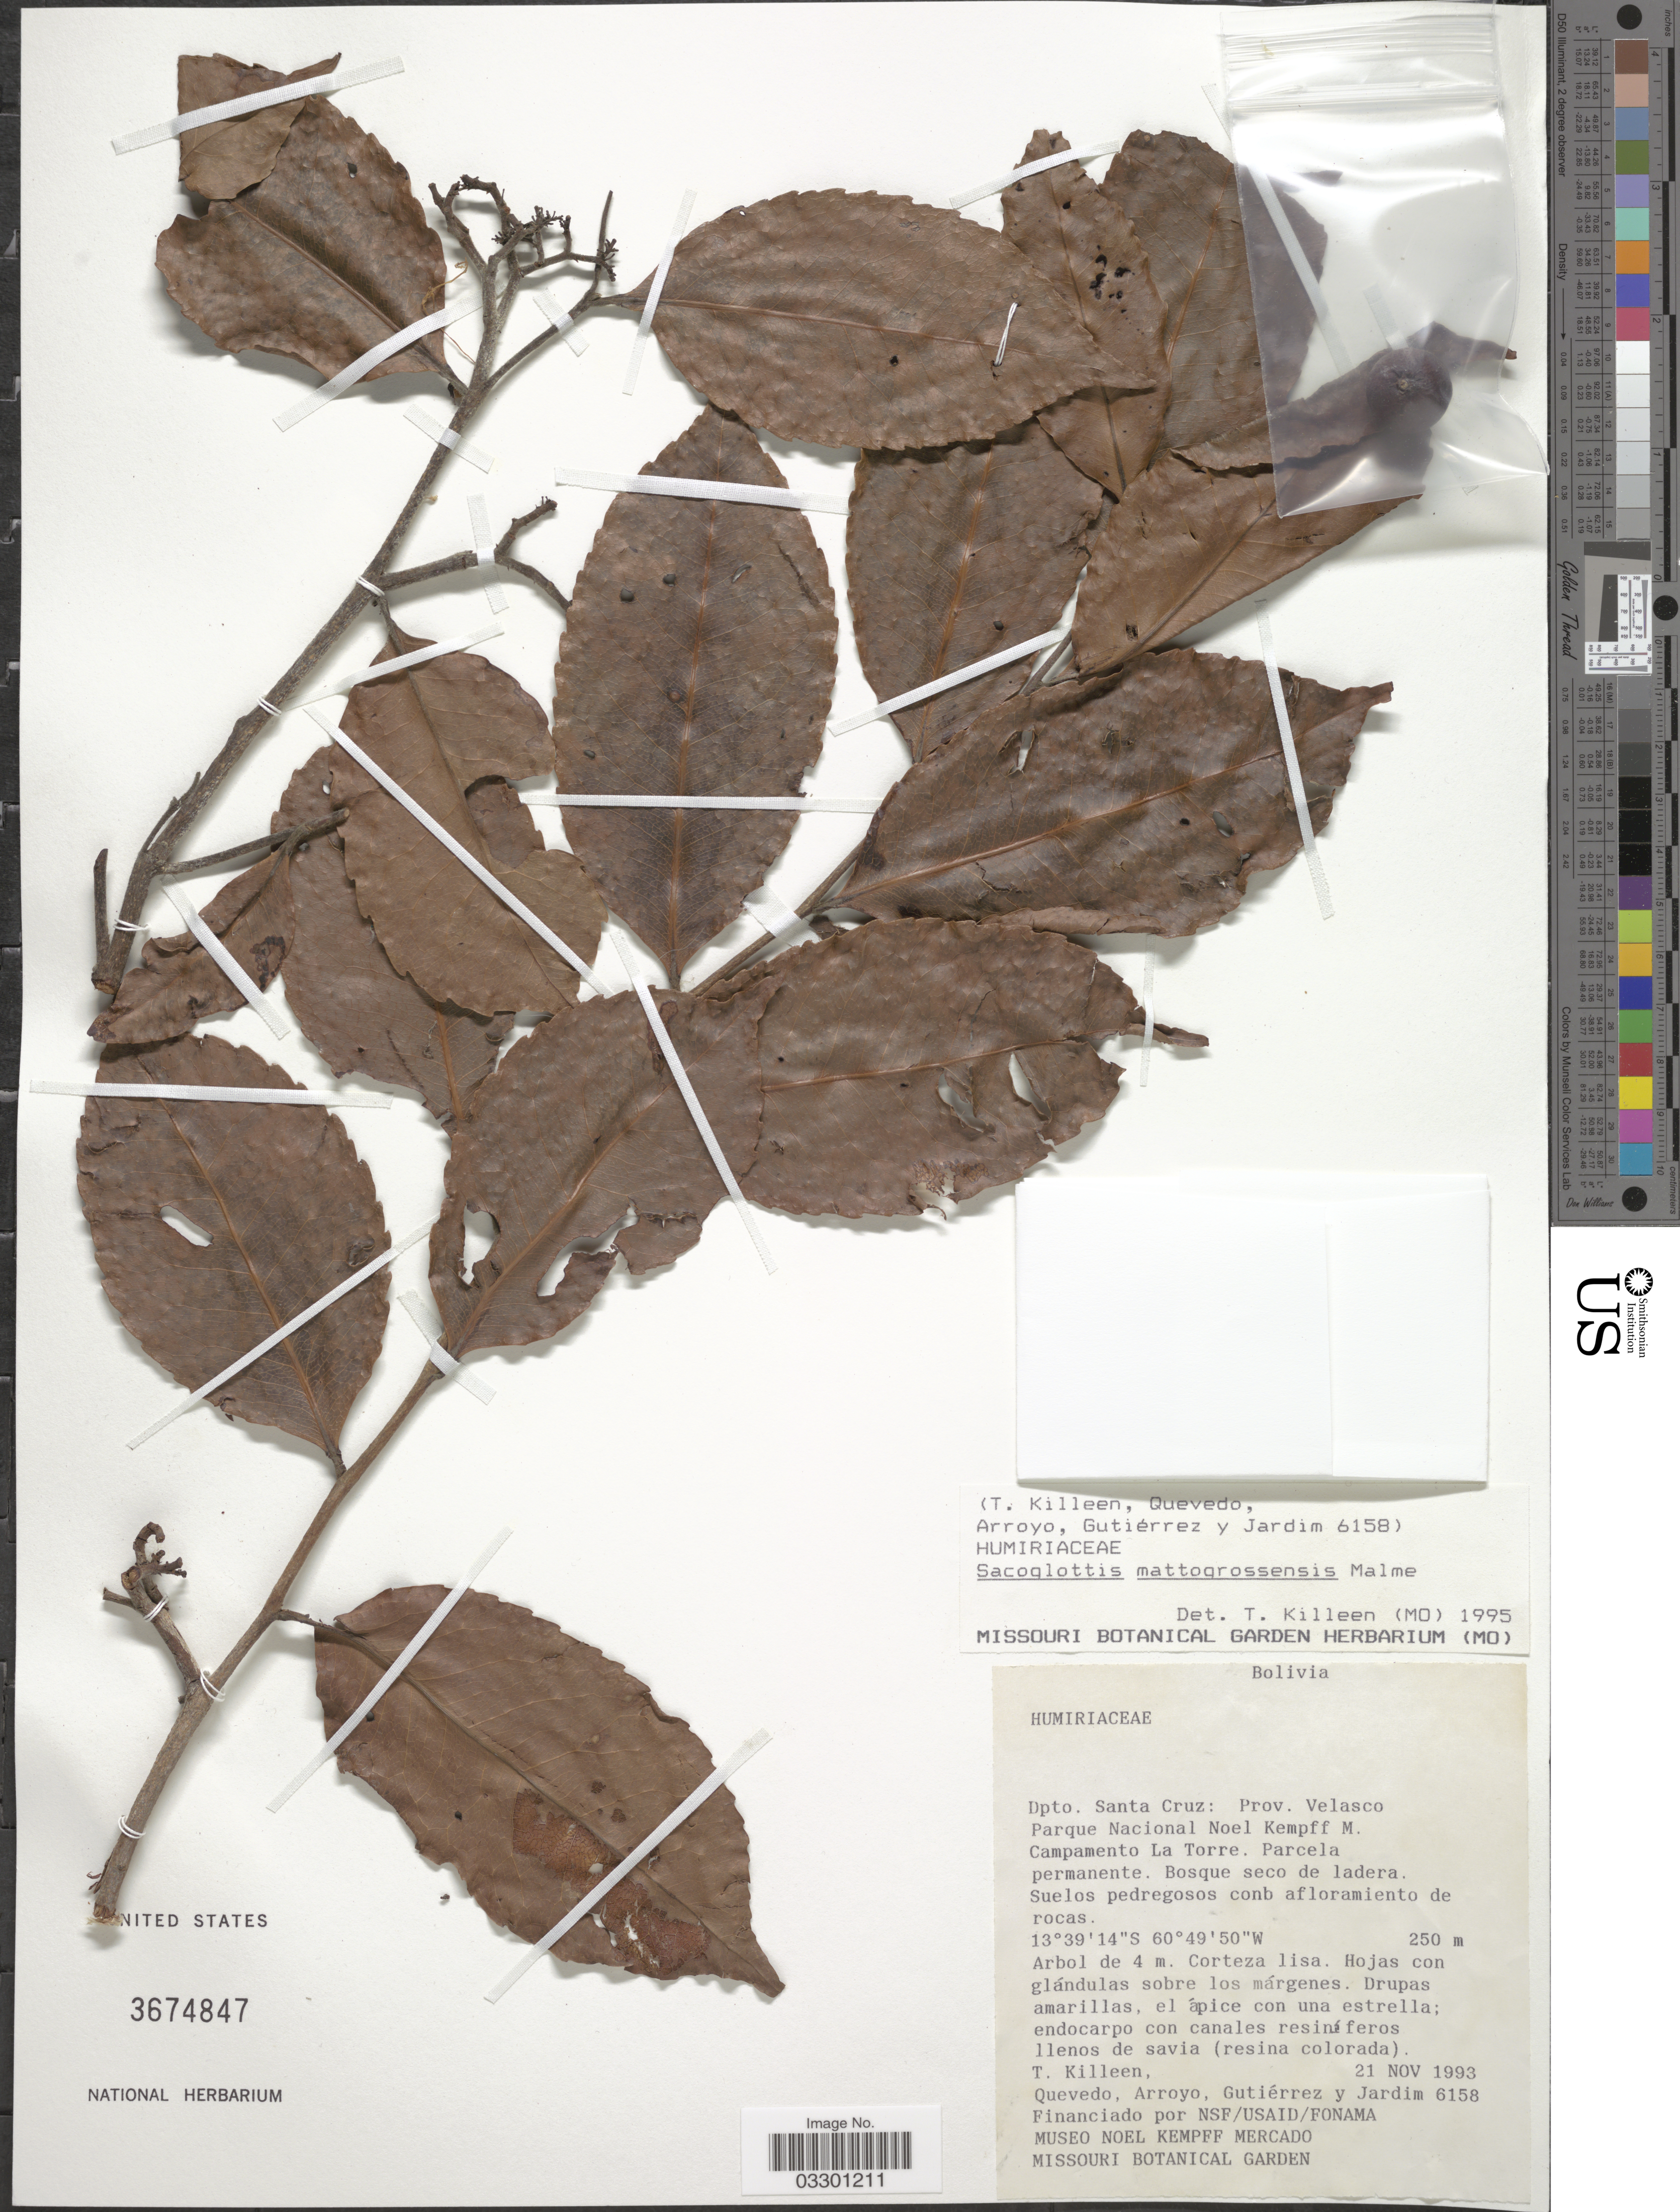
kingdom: Plantae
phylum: Tracheophyta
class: Magnoliopsida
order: Malpighiales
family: Humiriaceae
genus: Sacoglottis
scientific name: Sacoglottis mattogrossensis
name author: Malme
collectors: T. J. Killeen, -- Quevedo, Arroyo, --, Gutiérrez, -- & Jardim, --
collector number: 6158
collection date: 1993-11-21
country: Bolivia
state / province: Santa Cruz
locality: Dpto. Santa Cruz: Prov. Velasco Parque Nacional Noel Kempff M. Campamento La Torre.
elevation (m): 250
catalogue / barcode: US 3674847